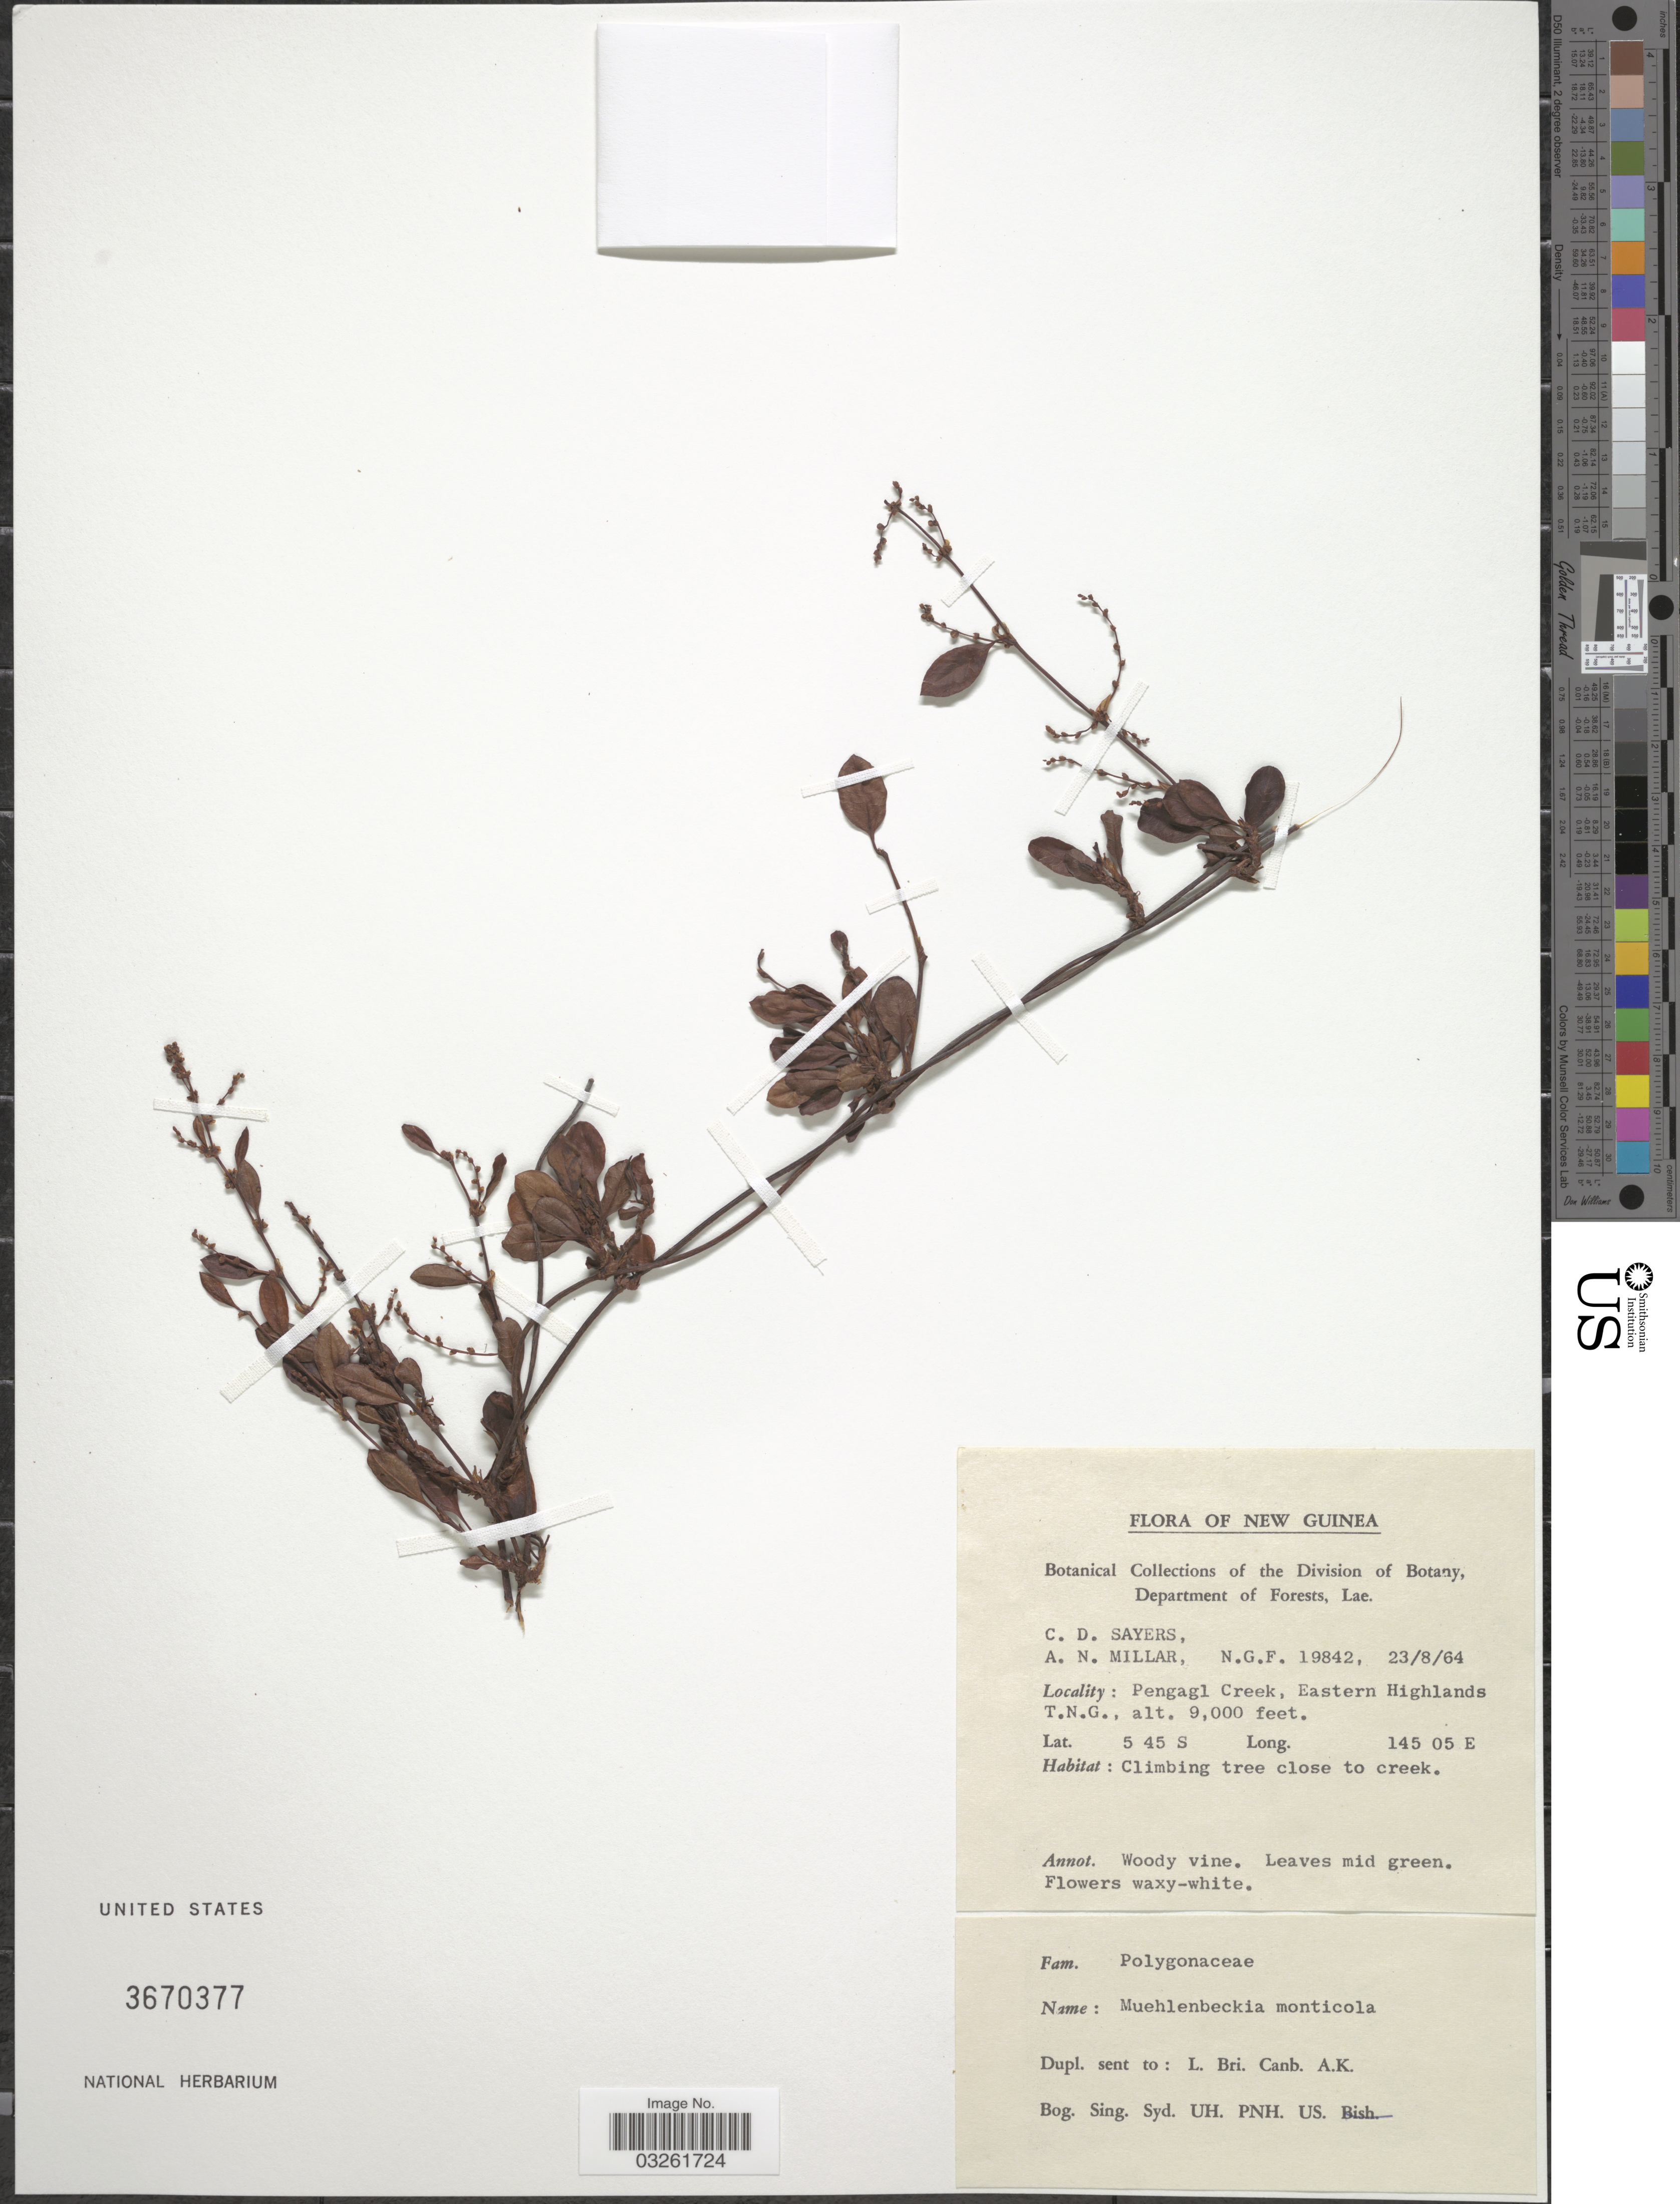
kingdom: Plantae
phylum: Tracheophyta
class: Magnoliopsida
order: Caryophyllales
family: Polygonaceae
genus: Muehlenbeckia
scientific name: Muehlenbeckia monticola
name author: Pulle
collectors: C. Sayers & A. Millar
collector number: N.G.F. 19842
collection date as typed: Transcribed d/m/y: 23/8/64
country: Papua New Guinea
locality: New Guinea. Pengagl Creek, Eastern Highlands.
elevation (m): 2743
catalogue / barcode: US 3670377